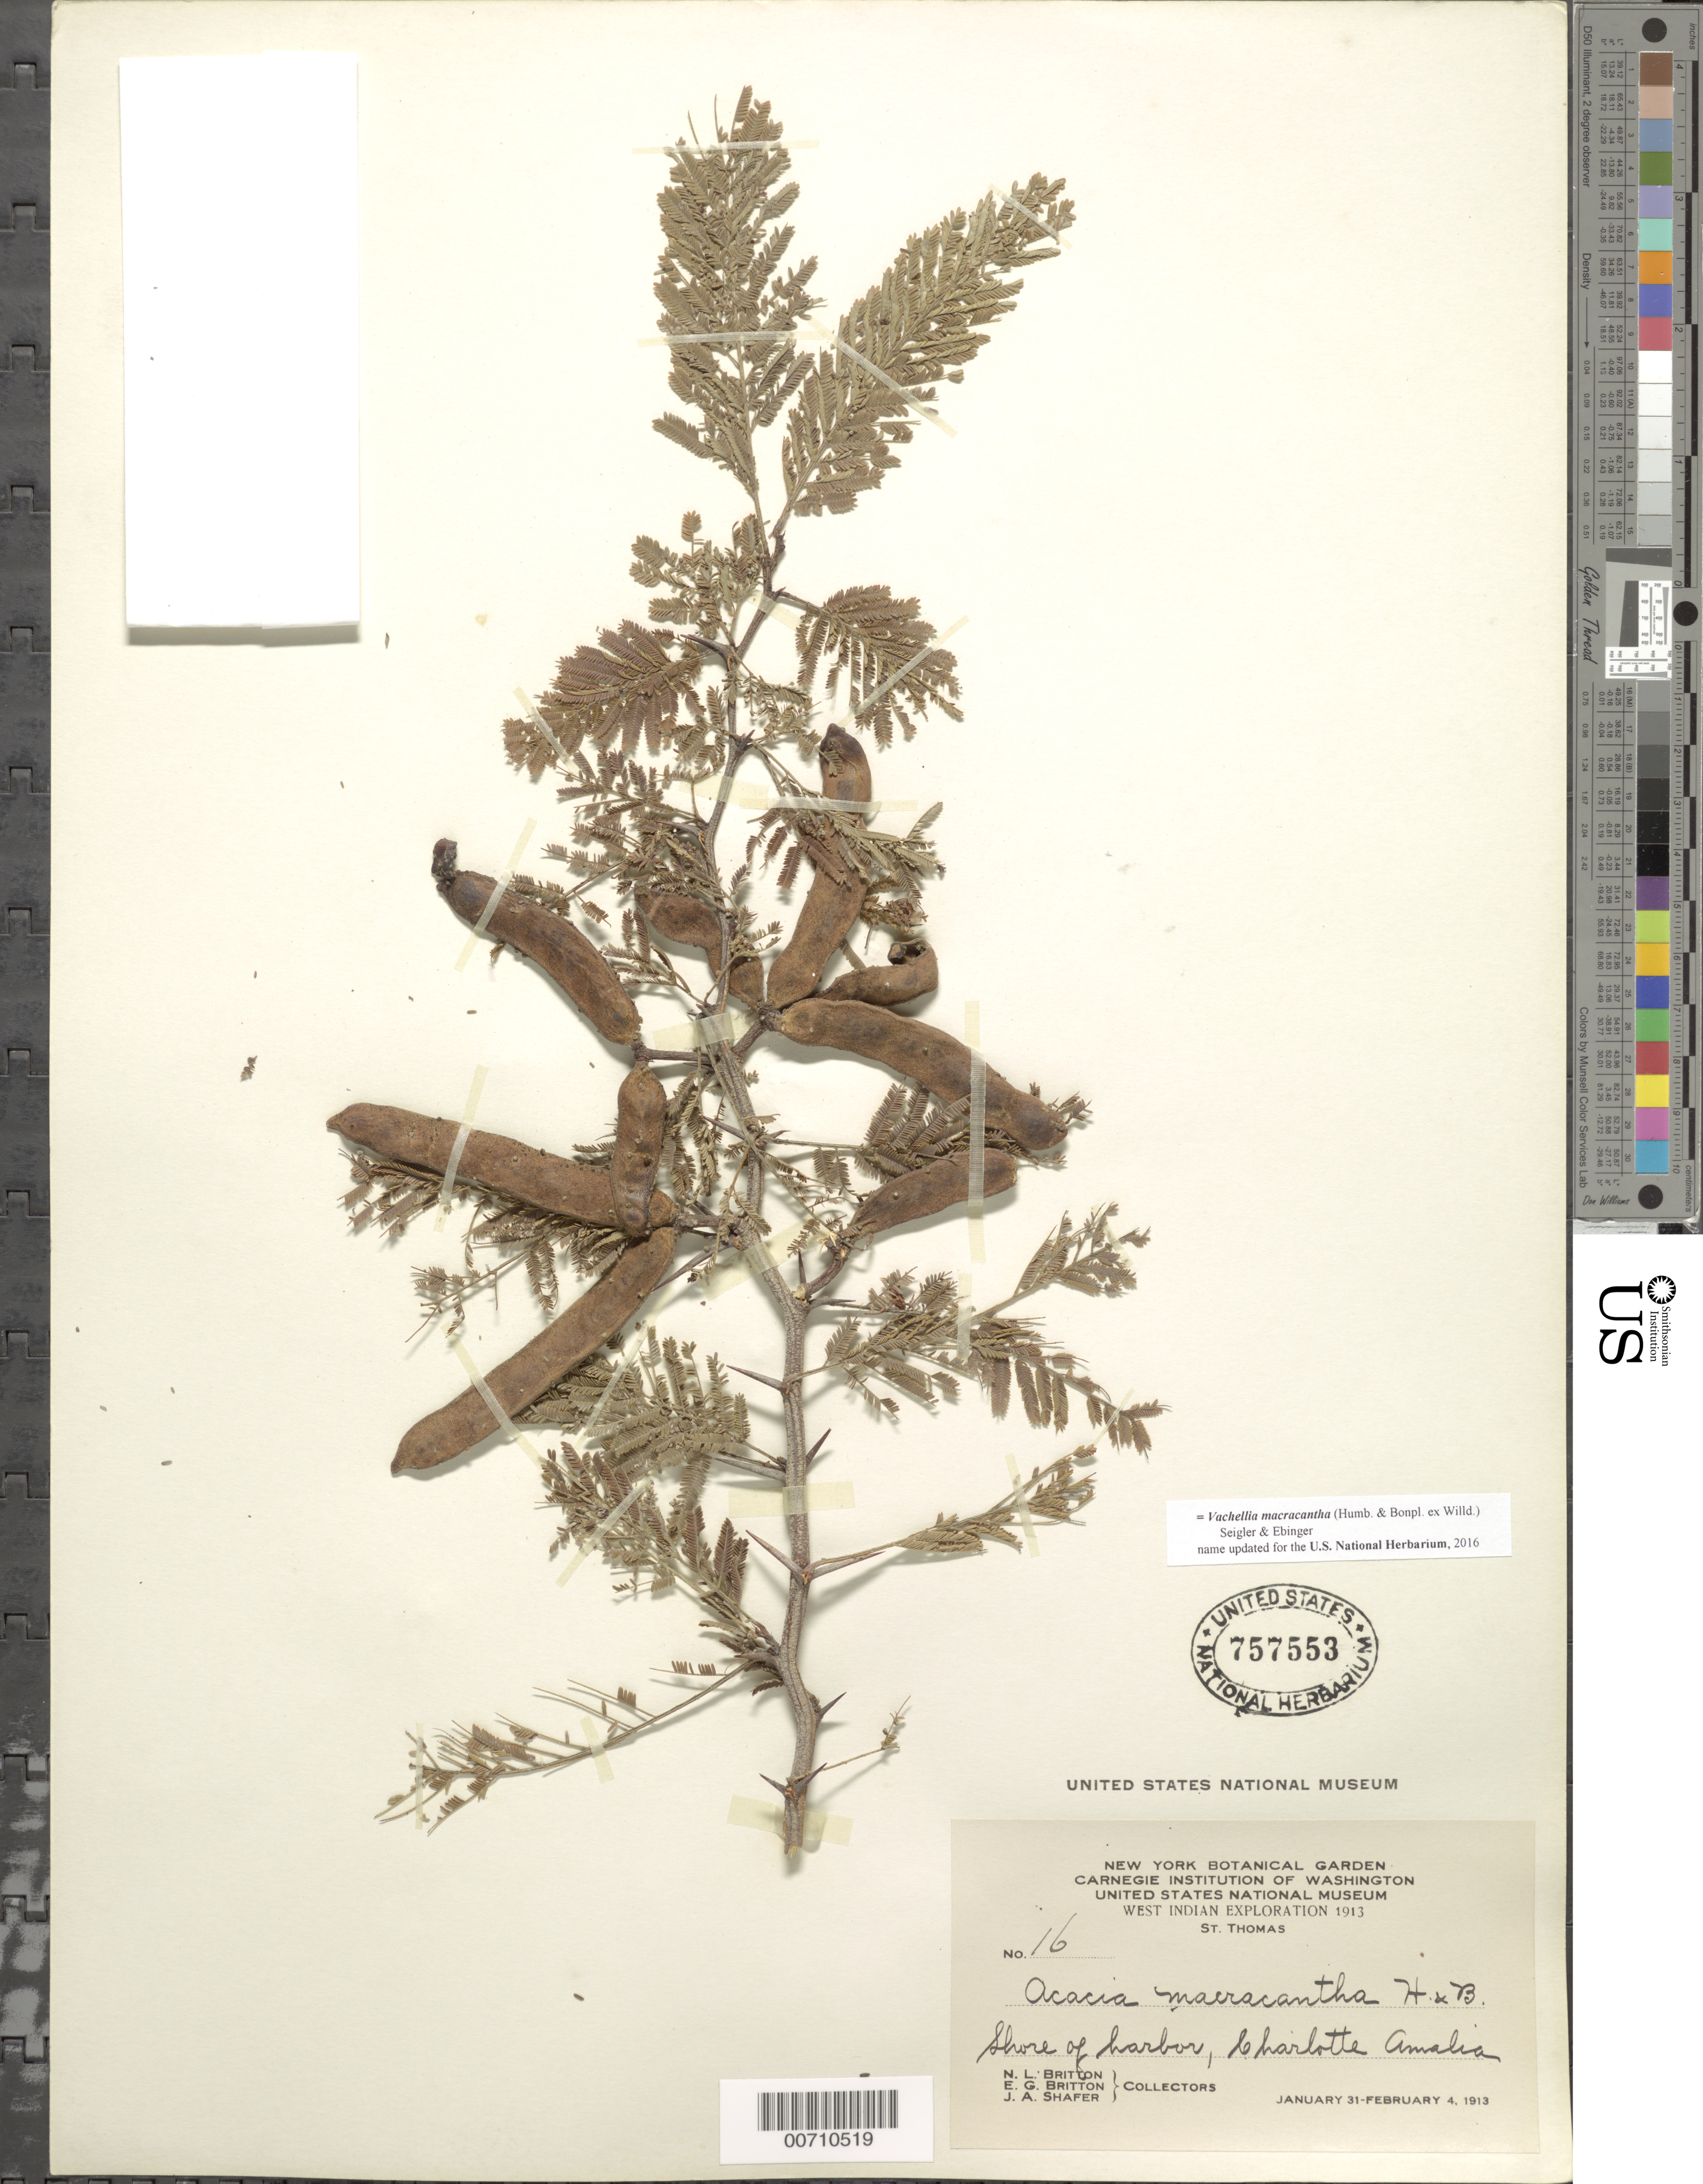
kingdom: Plantae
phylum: Tracheophyta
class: Magnoliopsida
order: Fabales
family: Fabaceae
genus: Vachellia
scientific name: Vachellia macracantha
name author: (Humb. & Bonpl. ex Willd.) Seigler & Ebinger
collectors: N. Britton, E. G. Britton & J. A. Shafer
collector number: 16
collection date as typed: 31 Jan 1913 to 04 Feb 1913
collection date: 1913-01-31/1913-02-04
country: U.S. Virgin Islands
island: St. Thomas Island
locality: Charlotte Amalia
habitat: Shore of harbor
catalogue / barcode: US 757553